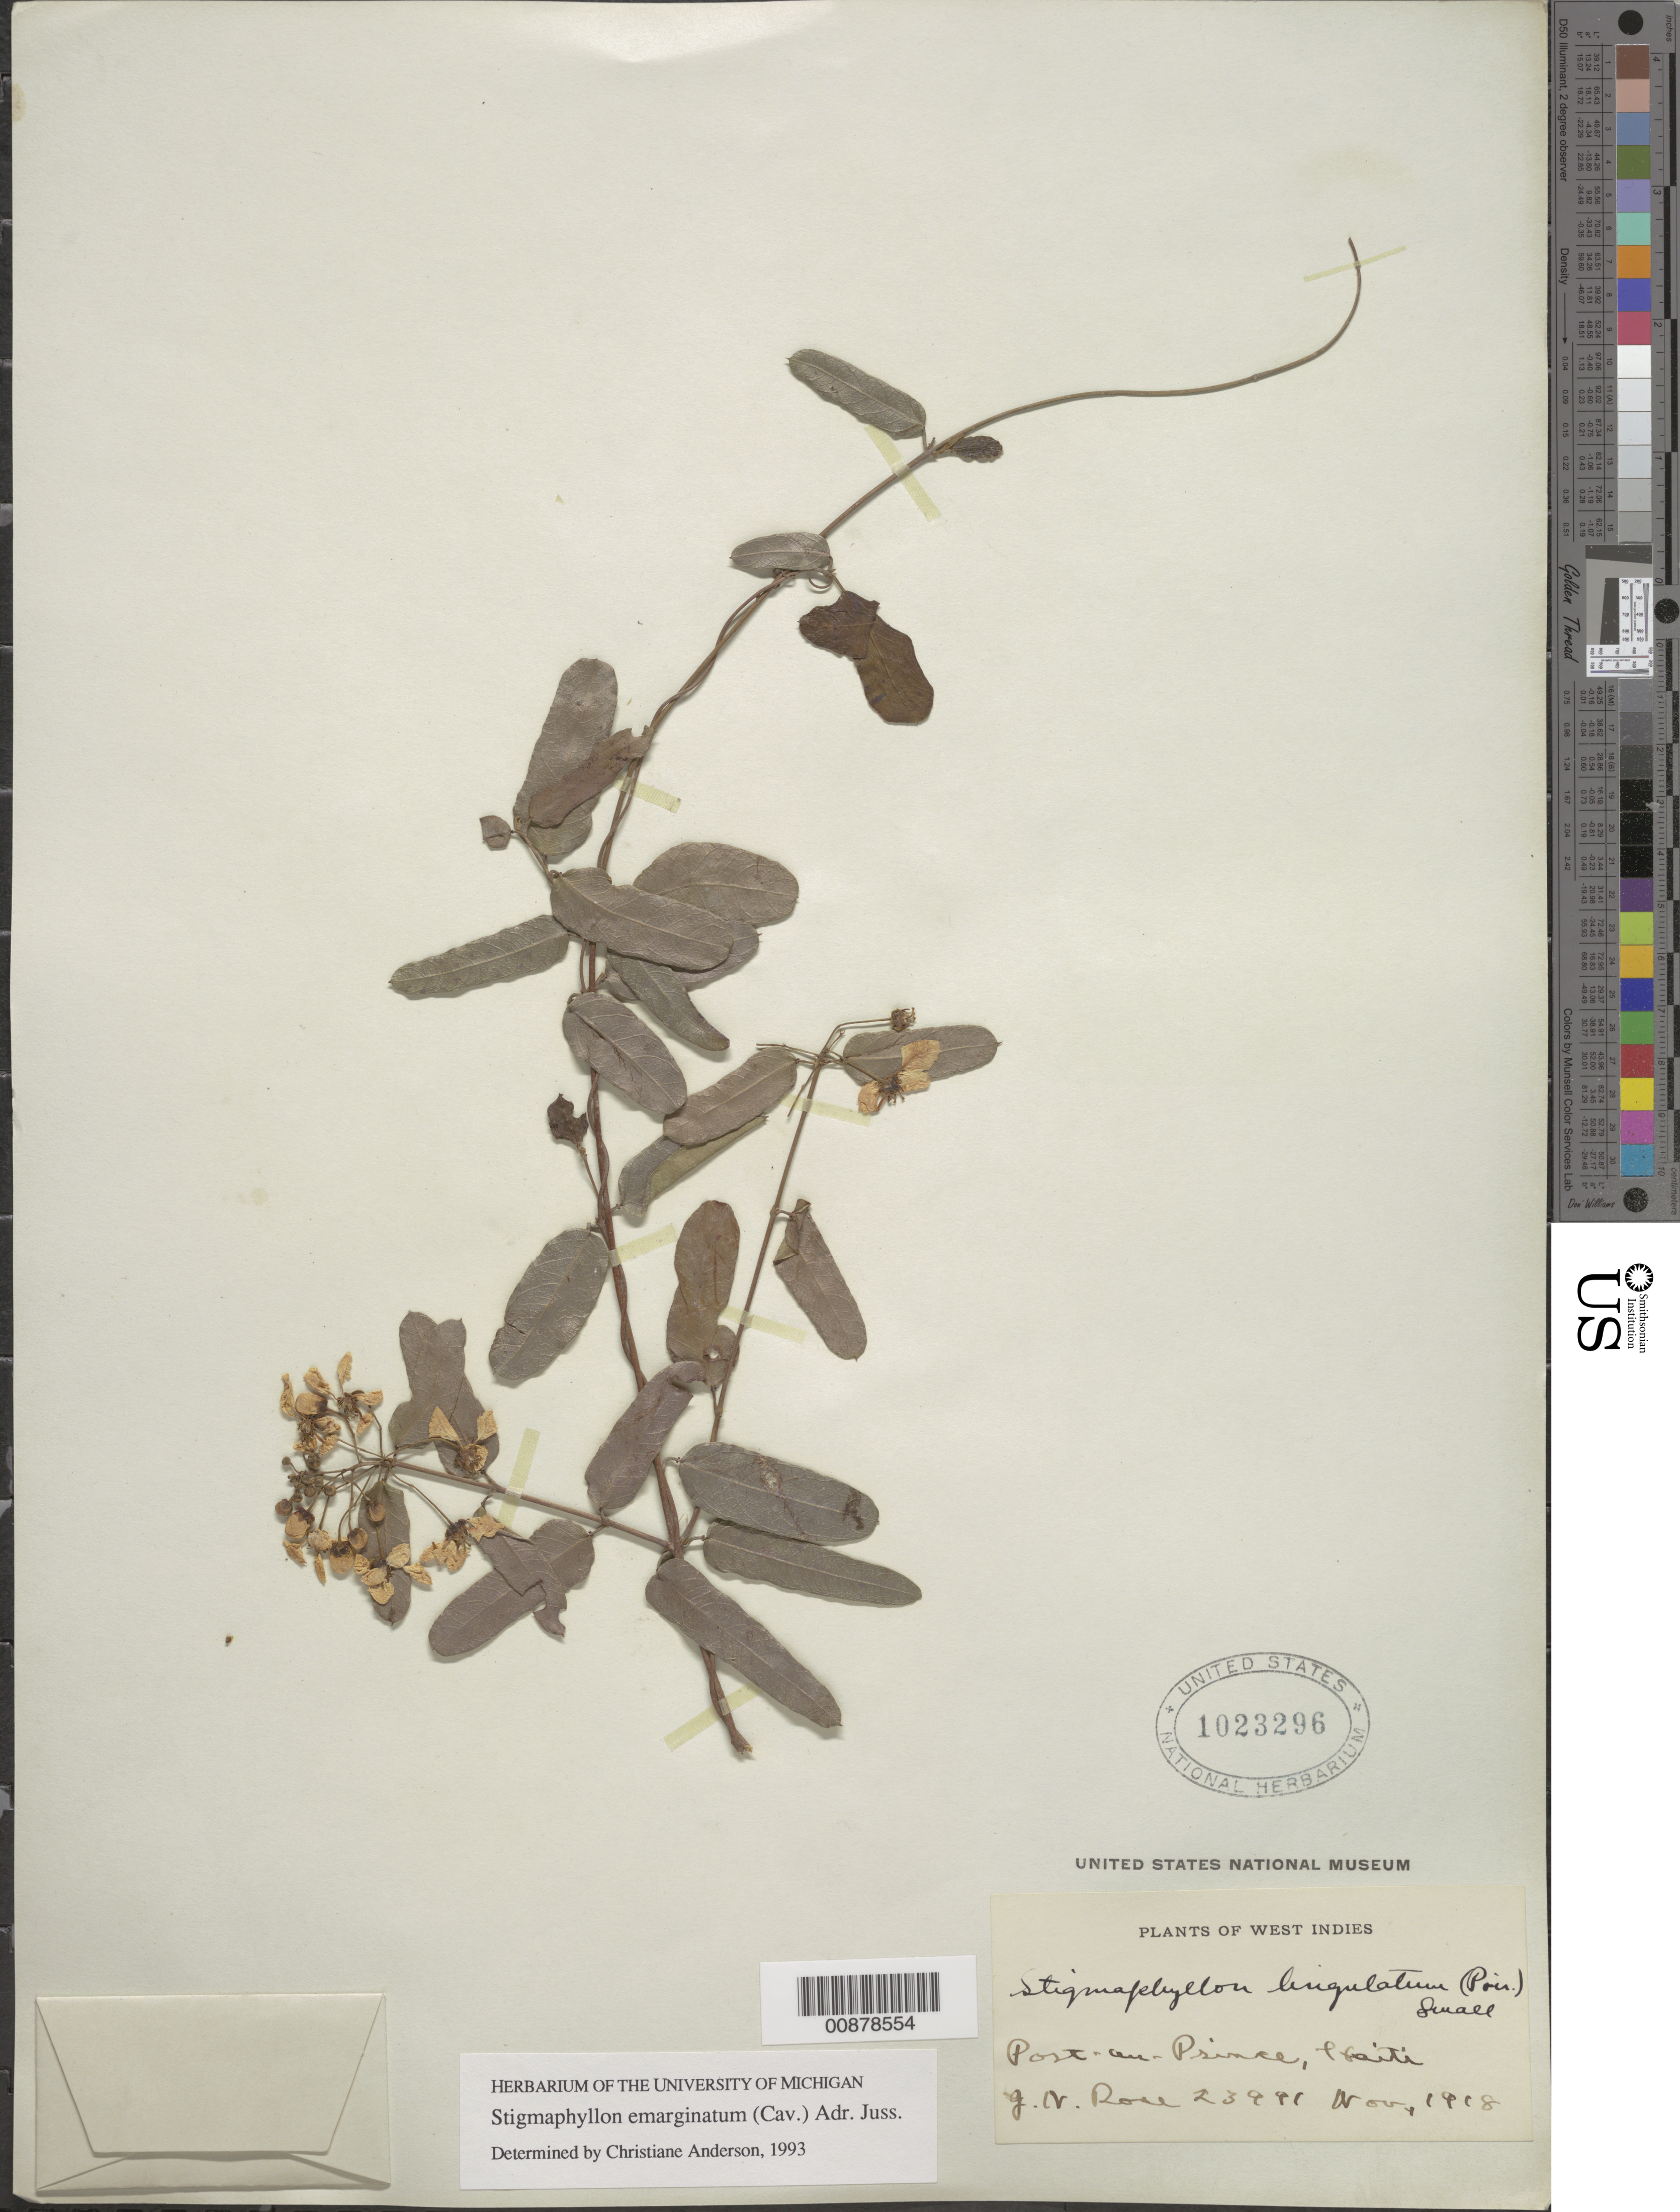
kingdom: Plantae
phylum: Tracheophyta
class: Magnoliopsida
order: Malpighiales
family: Malpighiaceae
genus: Stigmaphyllon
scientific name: Stigmaphyllon emarginatum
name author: (Cav.) A. Juss.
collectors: J. N. Rose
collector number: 23991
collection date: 1918-11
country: Haiti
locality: Port-au-Prince,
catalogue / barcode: US 1023296